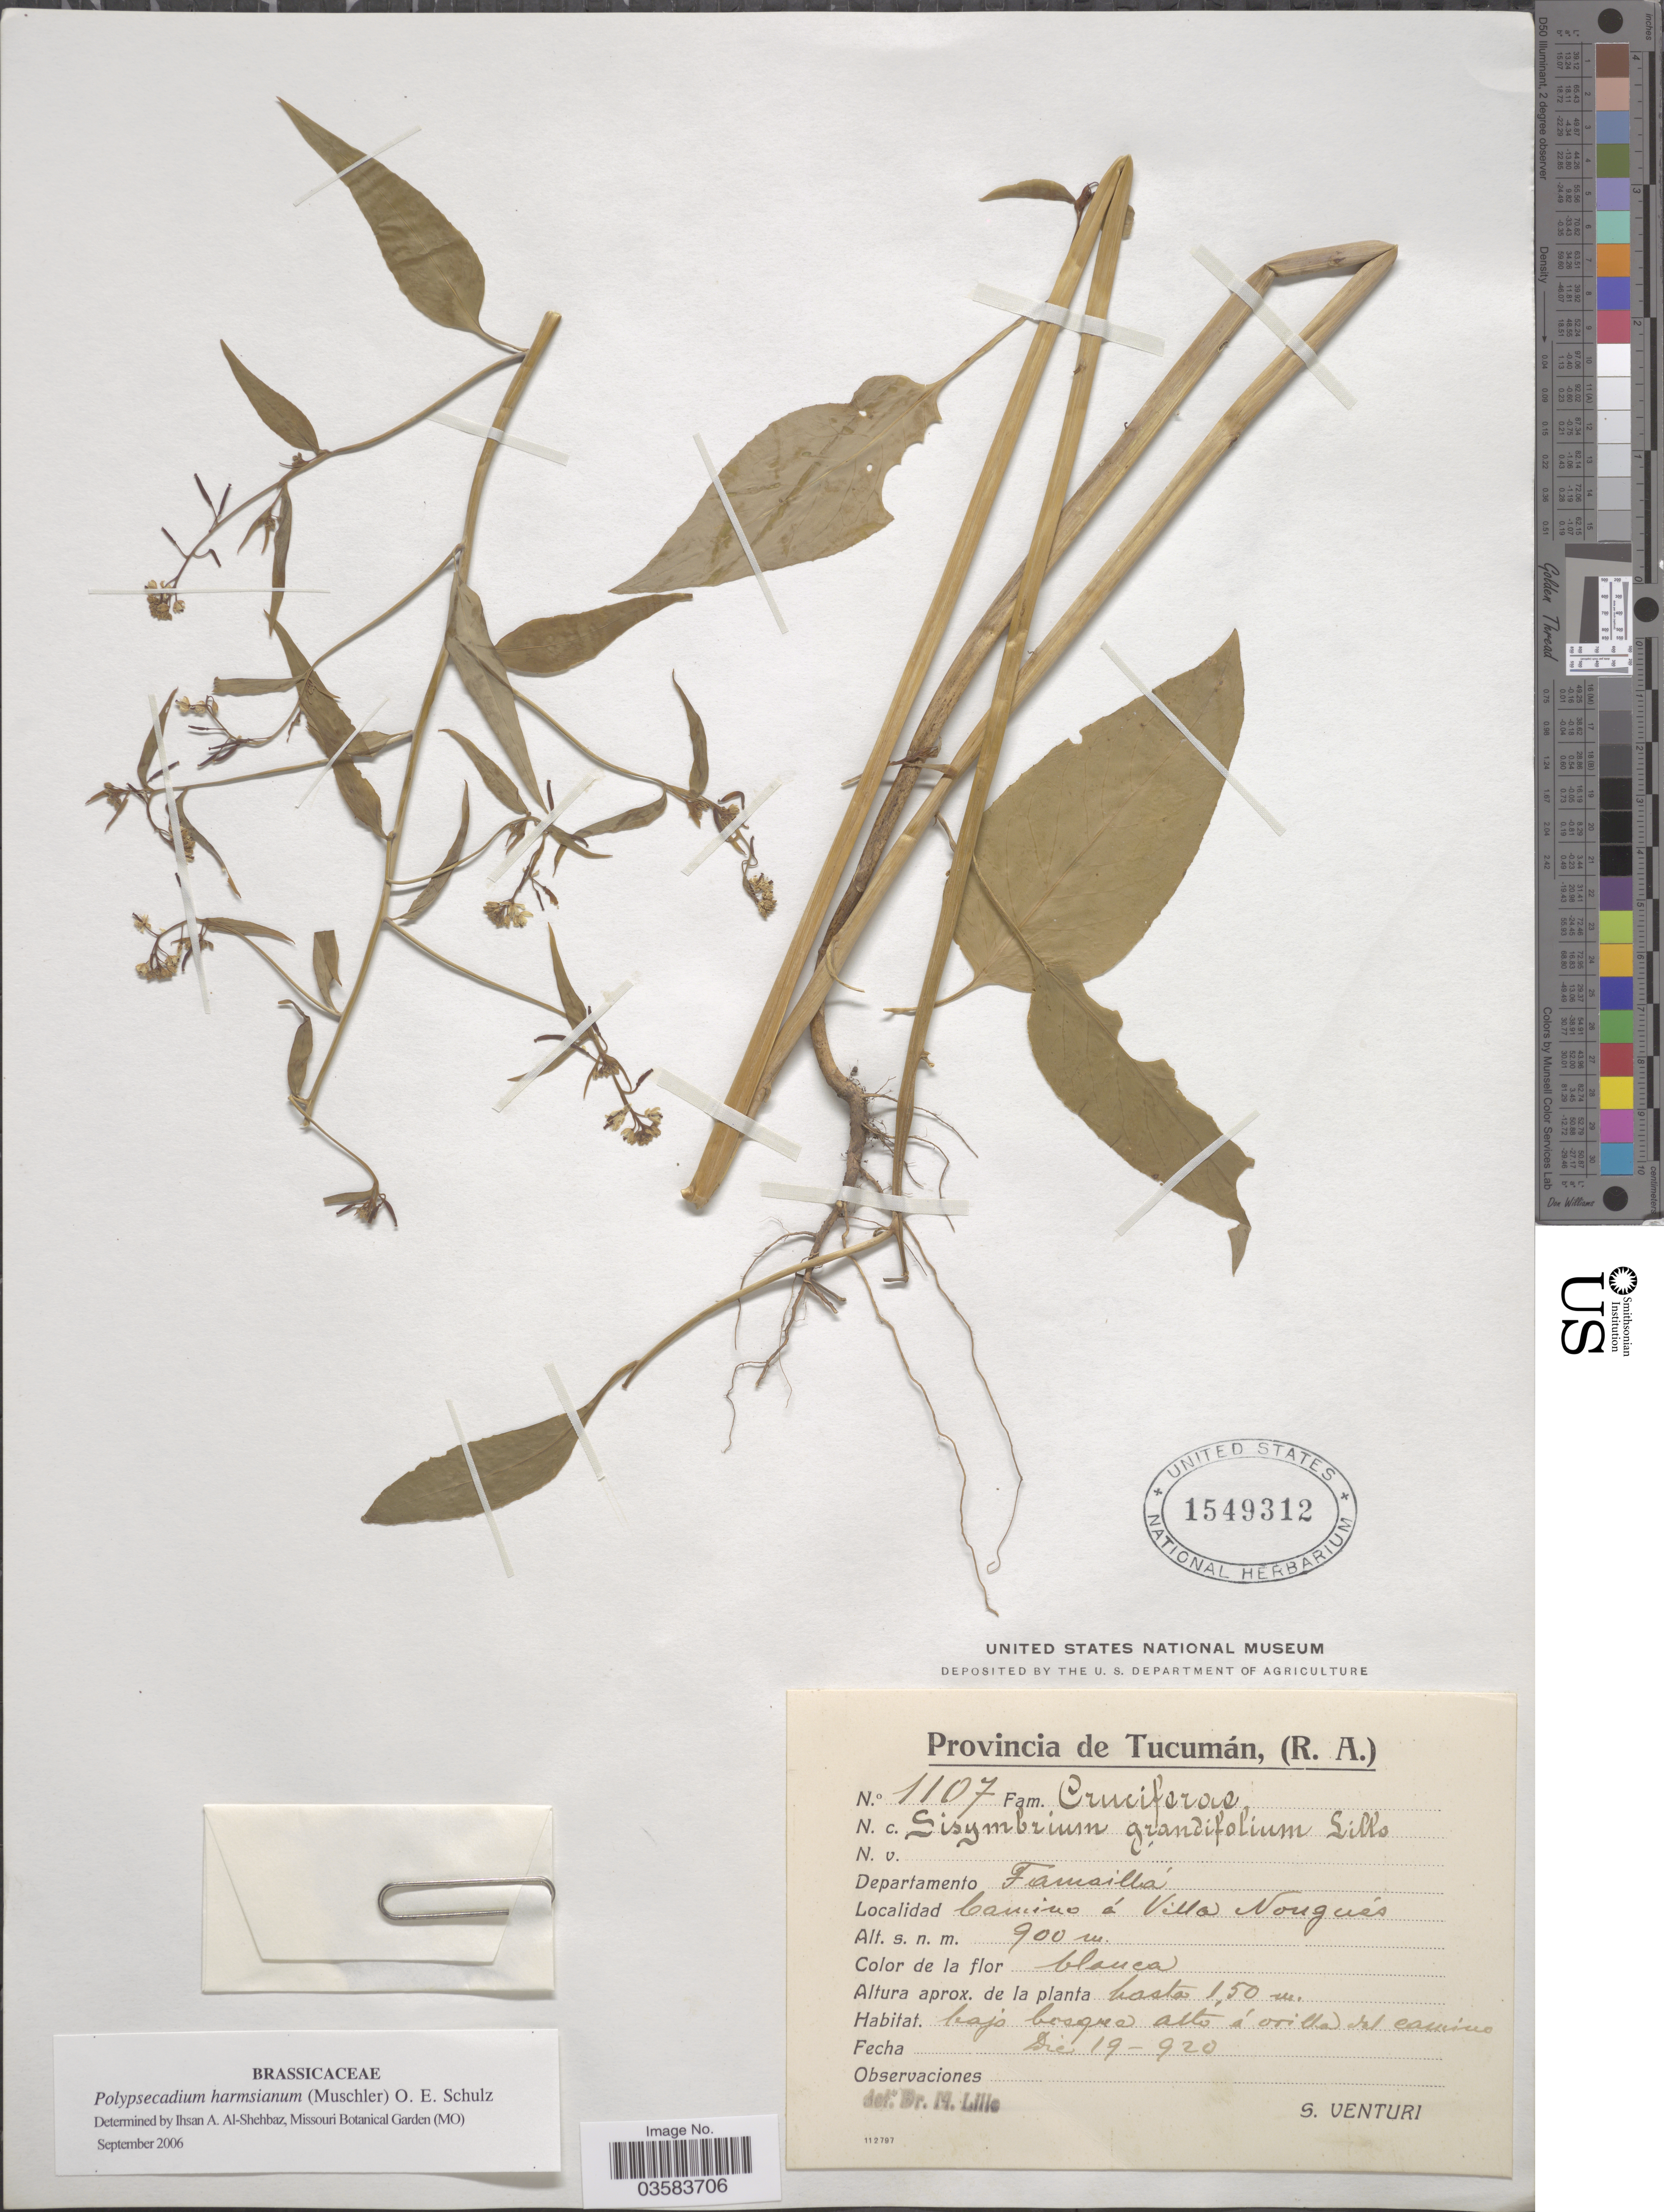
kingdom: Plantae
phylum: Tracheophyta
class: Magnoliopsida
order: Brassicales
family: Brassicaceae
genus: Polypsecadium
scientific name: Polypsecadium harmsianum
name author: (Muschl.) O.E. Schulz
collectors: S. Venturi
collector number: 1107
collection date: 1920-12-19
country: Argentina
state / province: Tucuman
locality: Departamento Famaillá. Camino á Villa Nougués.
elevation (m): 900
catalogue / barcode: US 1549312